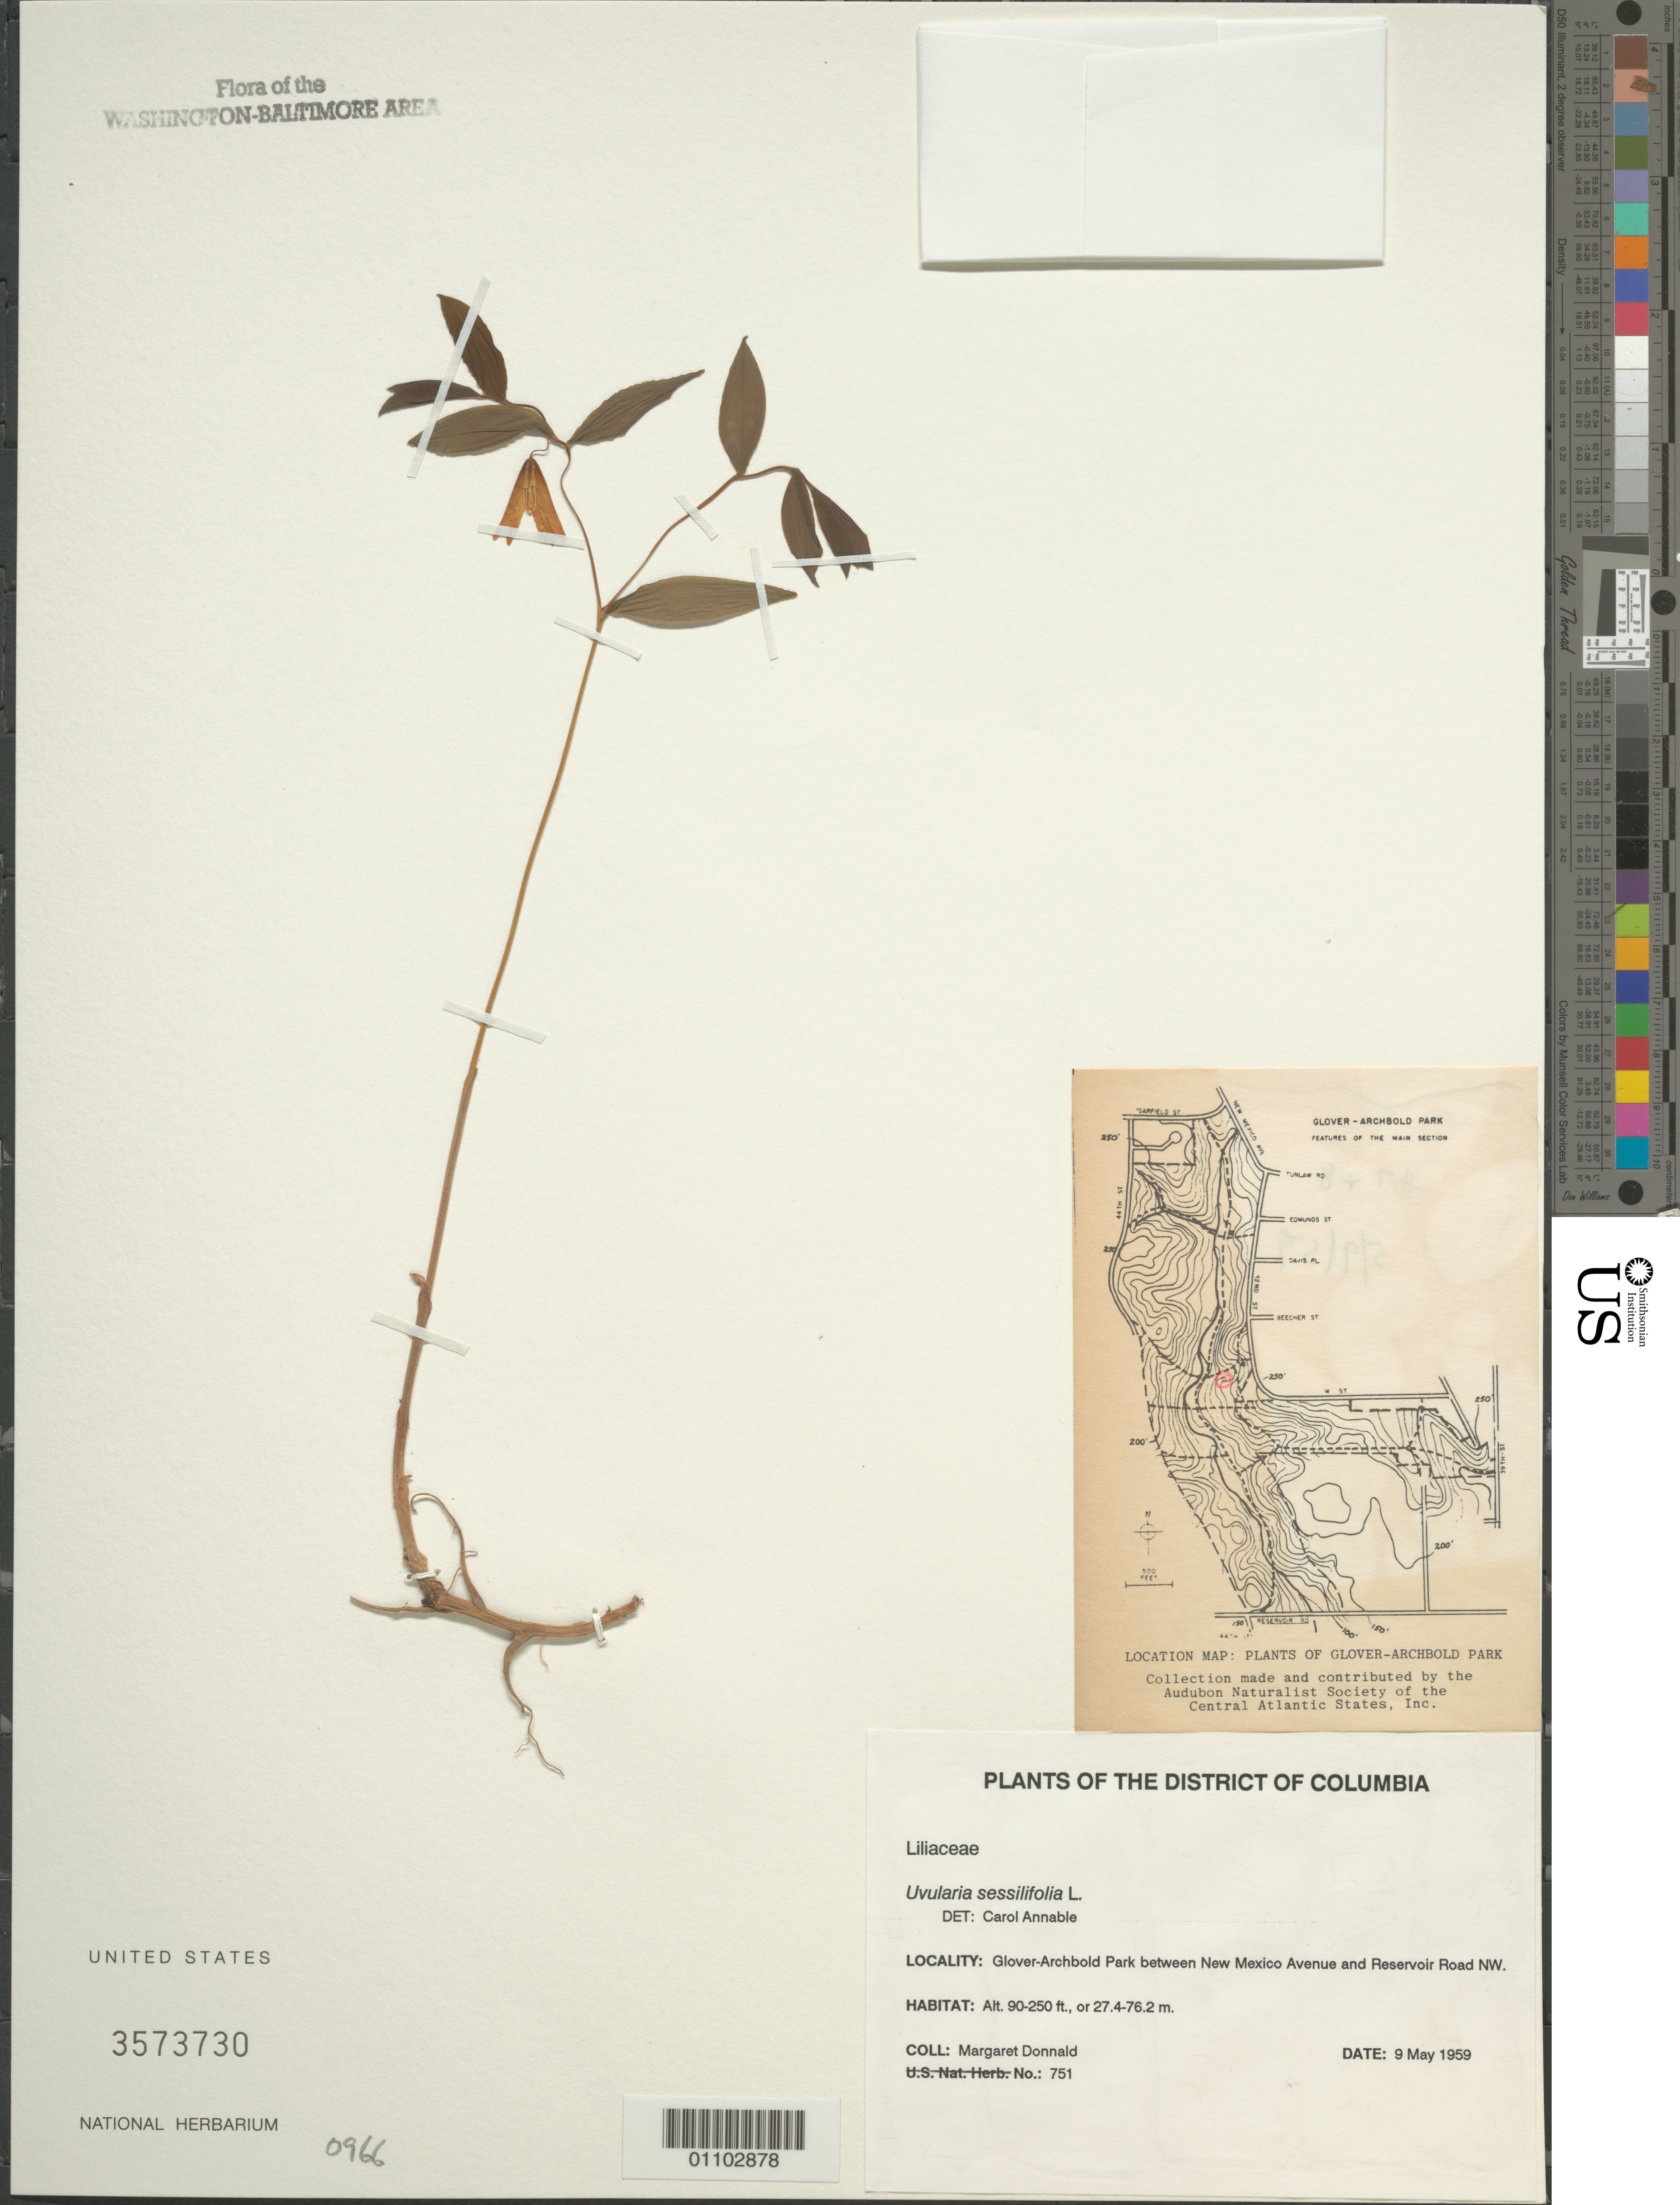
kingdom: Plantae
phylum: Tracheophyta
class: Liliopsida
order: Liliales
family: Colchicaceae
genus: Uvularia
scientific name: Uvularia sessilifolia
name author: L.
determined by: Annable, C. R.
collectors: M. Donnald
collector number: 751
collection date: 1959-05-09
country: United States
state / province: District of Columbia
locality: Glover-Archbold Park between New Mexico Avenue and Reservoir Road NW.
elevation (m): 27.4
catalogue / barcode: US 3573730